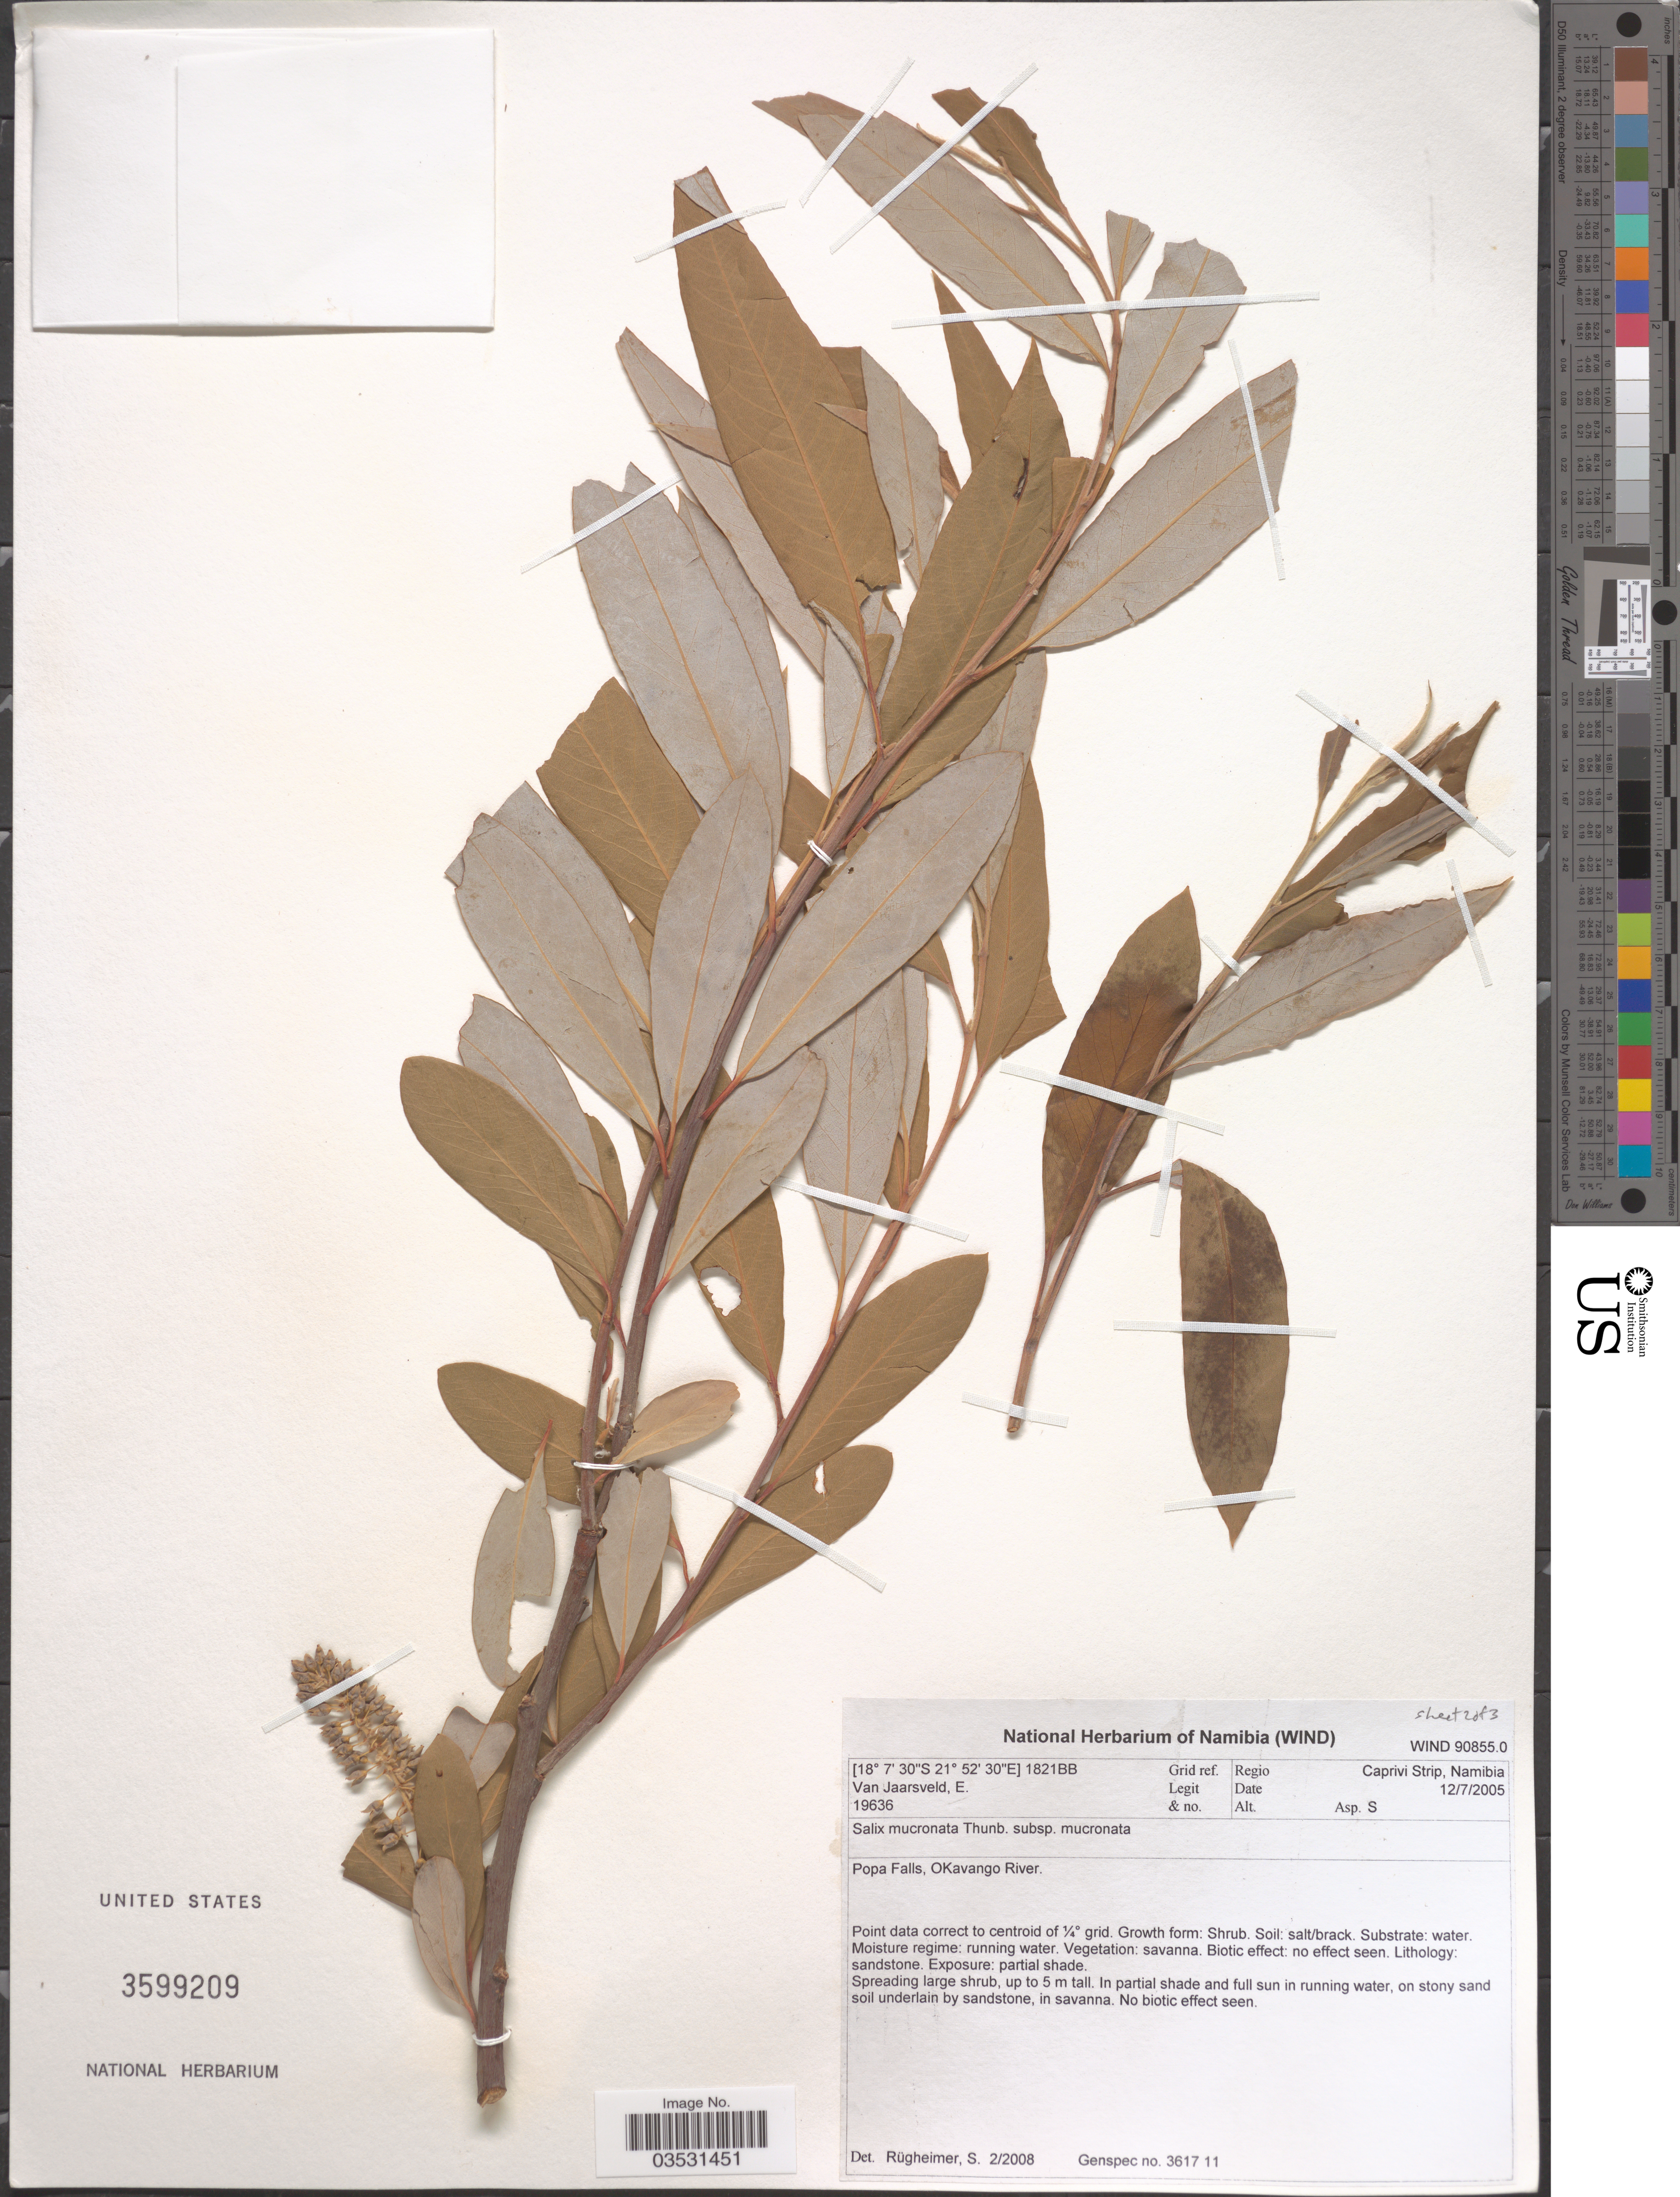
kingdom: Plantae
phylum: Tracheophyta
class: Magnoliopsida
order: Malpighiales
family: Salicaceae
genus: Salix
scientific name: Salix mucronata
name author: Thunb.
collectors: E. van Jaarsveld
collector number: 19636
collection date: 2005-07-12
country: Namibia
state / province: Caprivi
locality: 1821BB Grid ref. Regio Caprivi Strip, Namibia. Popa Falls, Okavango River.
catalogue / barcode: US 3599209